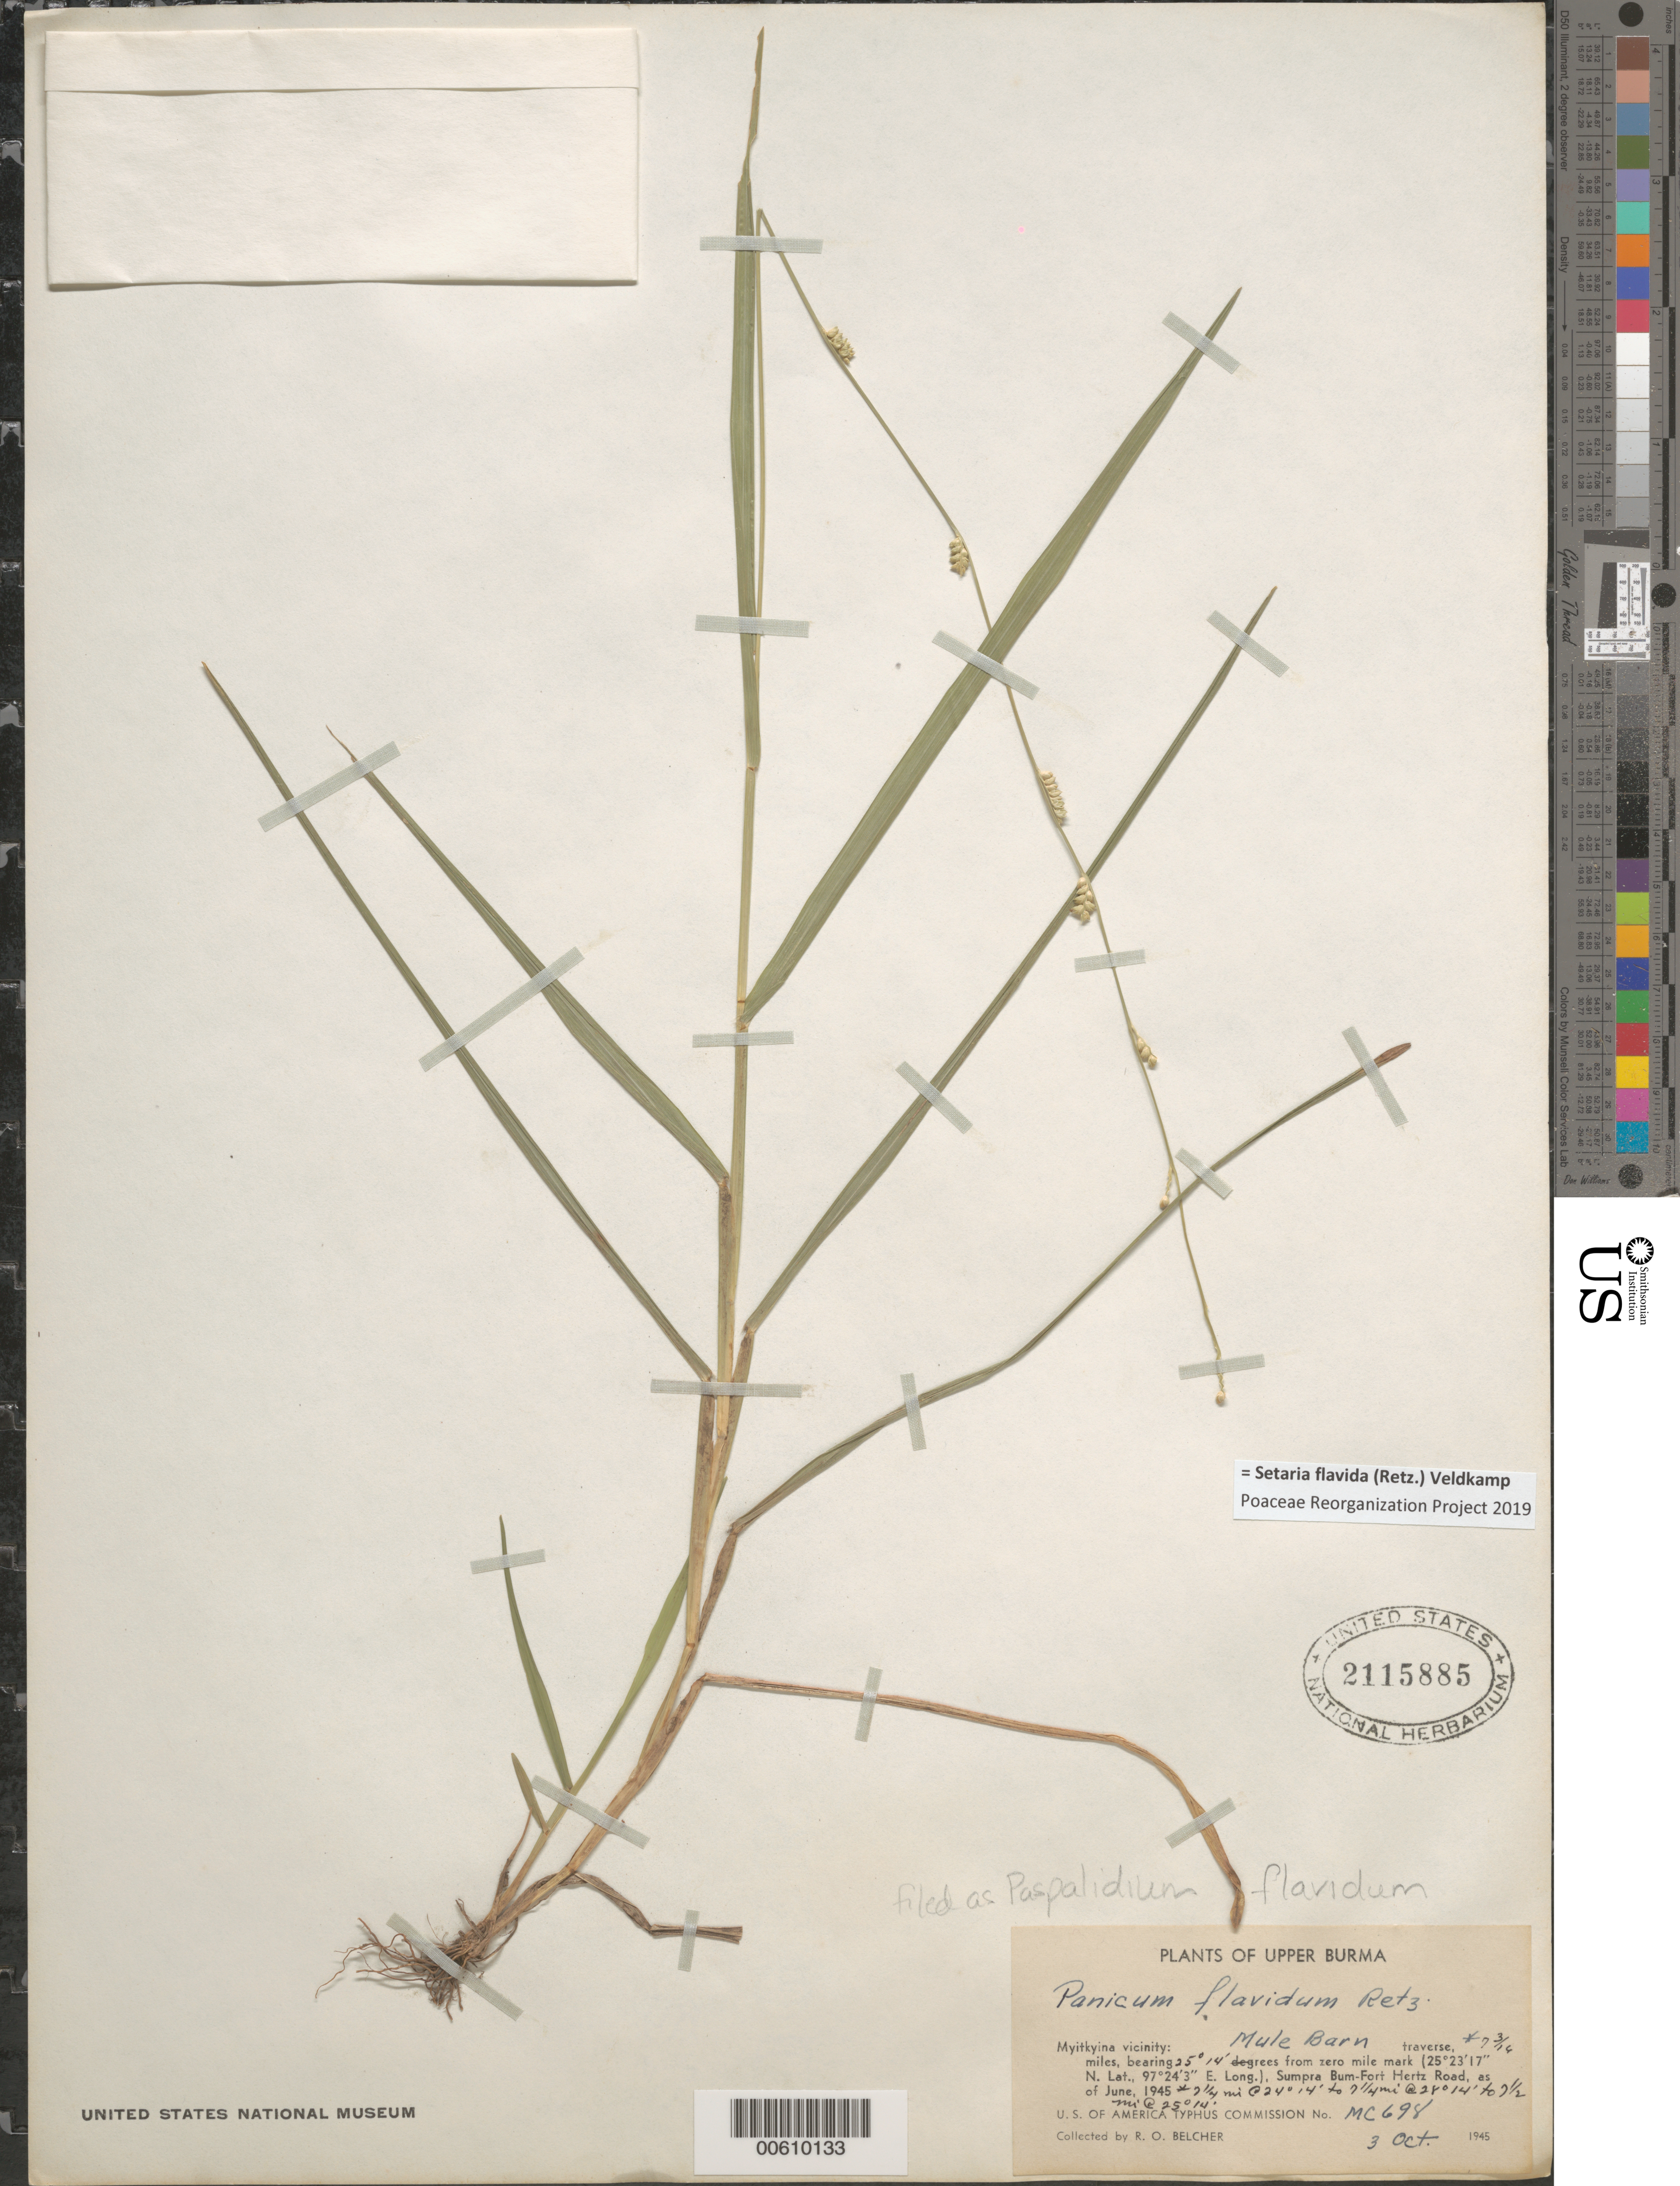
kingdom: Plantae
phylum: Tracheophyta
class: Liliopsida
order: Poales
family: Poaceae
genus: Paspalidium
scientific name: Paspalidium flavidum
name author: Retz.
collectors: R. Belcher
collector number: MC 698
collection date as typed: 03 Oct 1945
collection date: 1945-10-03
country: Myanmar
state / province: Kachin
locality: Myitkyina, Mule Barn, Sumpra Bum-Fort Hertz Road, Upper Burma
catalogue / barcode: US 2115885